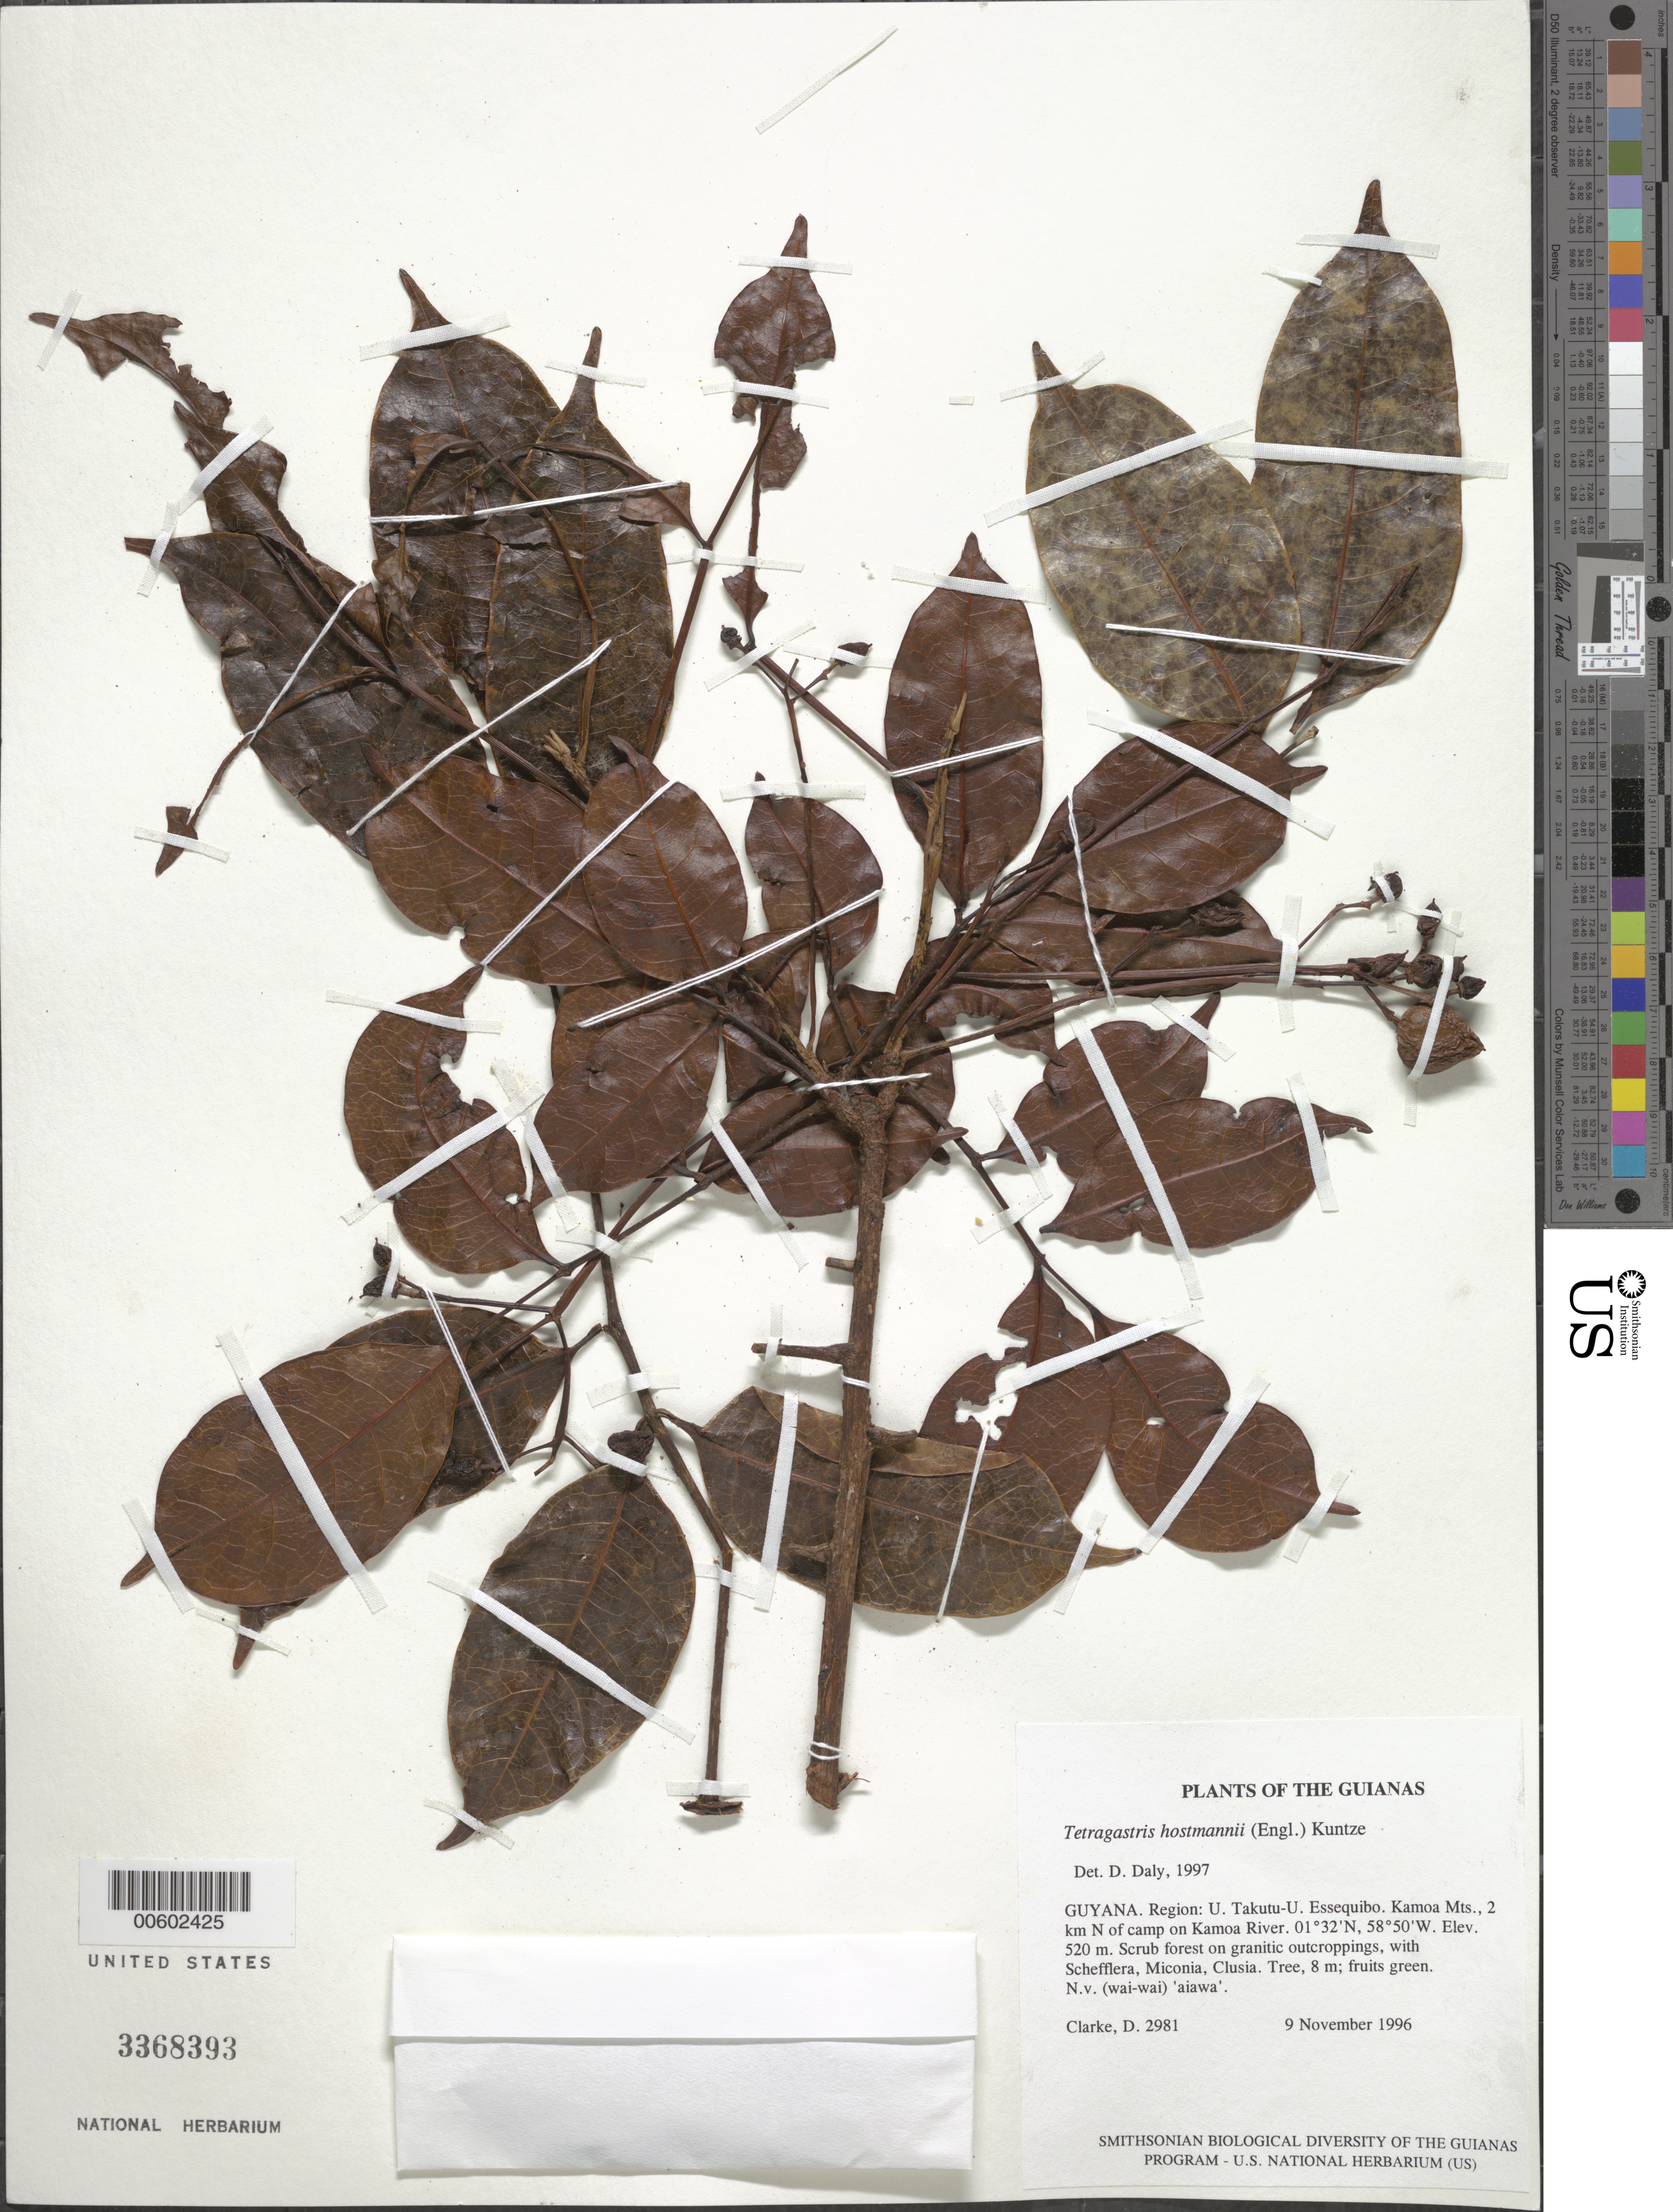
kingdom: Plantae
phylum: Tracheophyta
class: Magnoliopsida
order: Sapindales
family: Burseraceae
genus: Protium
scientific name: Protium surinamense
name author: Byng & Christenh.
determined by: Daly, Douglas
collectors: H. D. Clarke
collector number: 2981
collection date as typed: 9 November 1996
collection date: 1996-11-09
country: Guyana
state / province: U. Takutu-U. Essequibo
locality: Kamoa Mts., 2 km N of camp on Kamoa River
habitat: Scrub forest on granitic outcroppings, with Schefflera, Miconia, Clusia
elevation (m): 520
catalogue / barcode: US 3368393